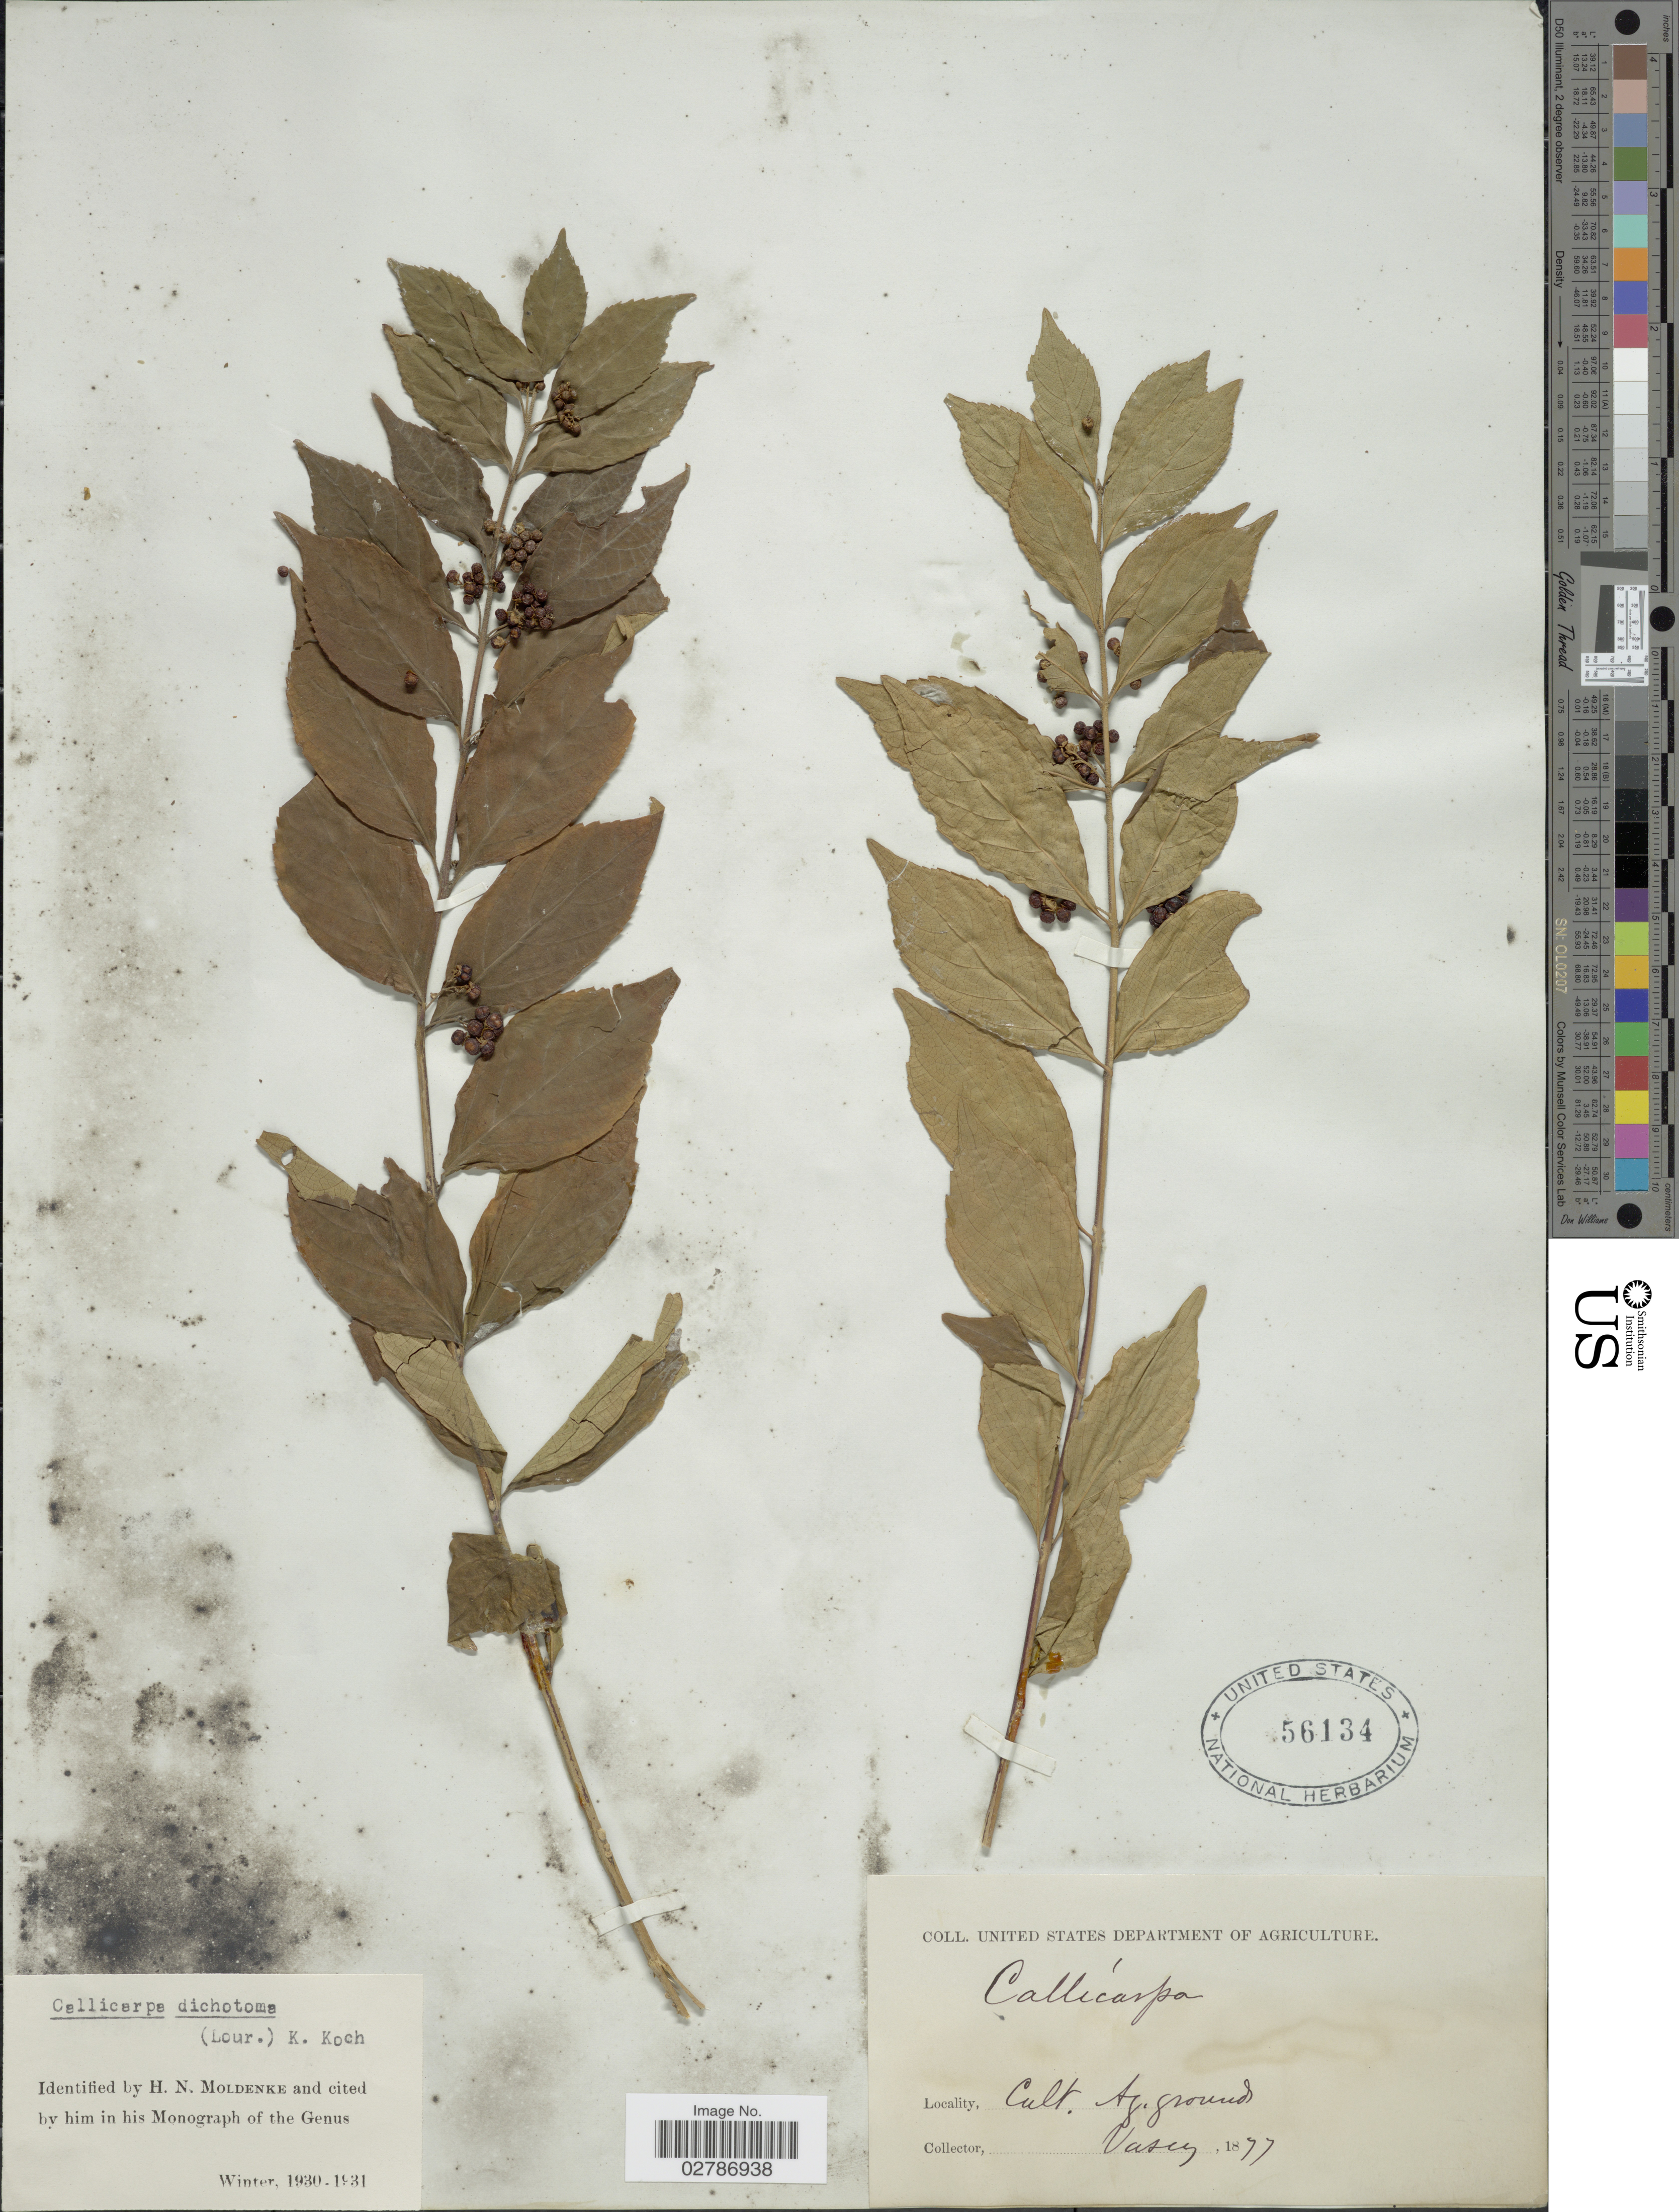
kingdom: Plantae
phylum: Tracheophyta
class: Magnoliopsida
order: Lamiales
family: Lamiaceae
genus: Callicarpa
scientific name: Callicarpa dichotoma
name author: (Lour.) K. Koch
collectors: Vasey, --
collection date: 1877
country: United States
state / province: District of Columbia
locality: Cult. Ag. grounds.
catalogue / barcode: US 56134